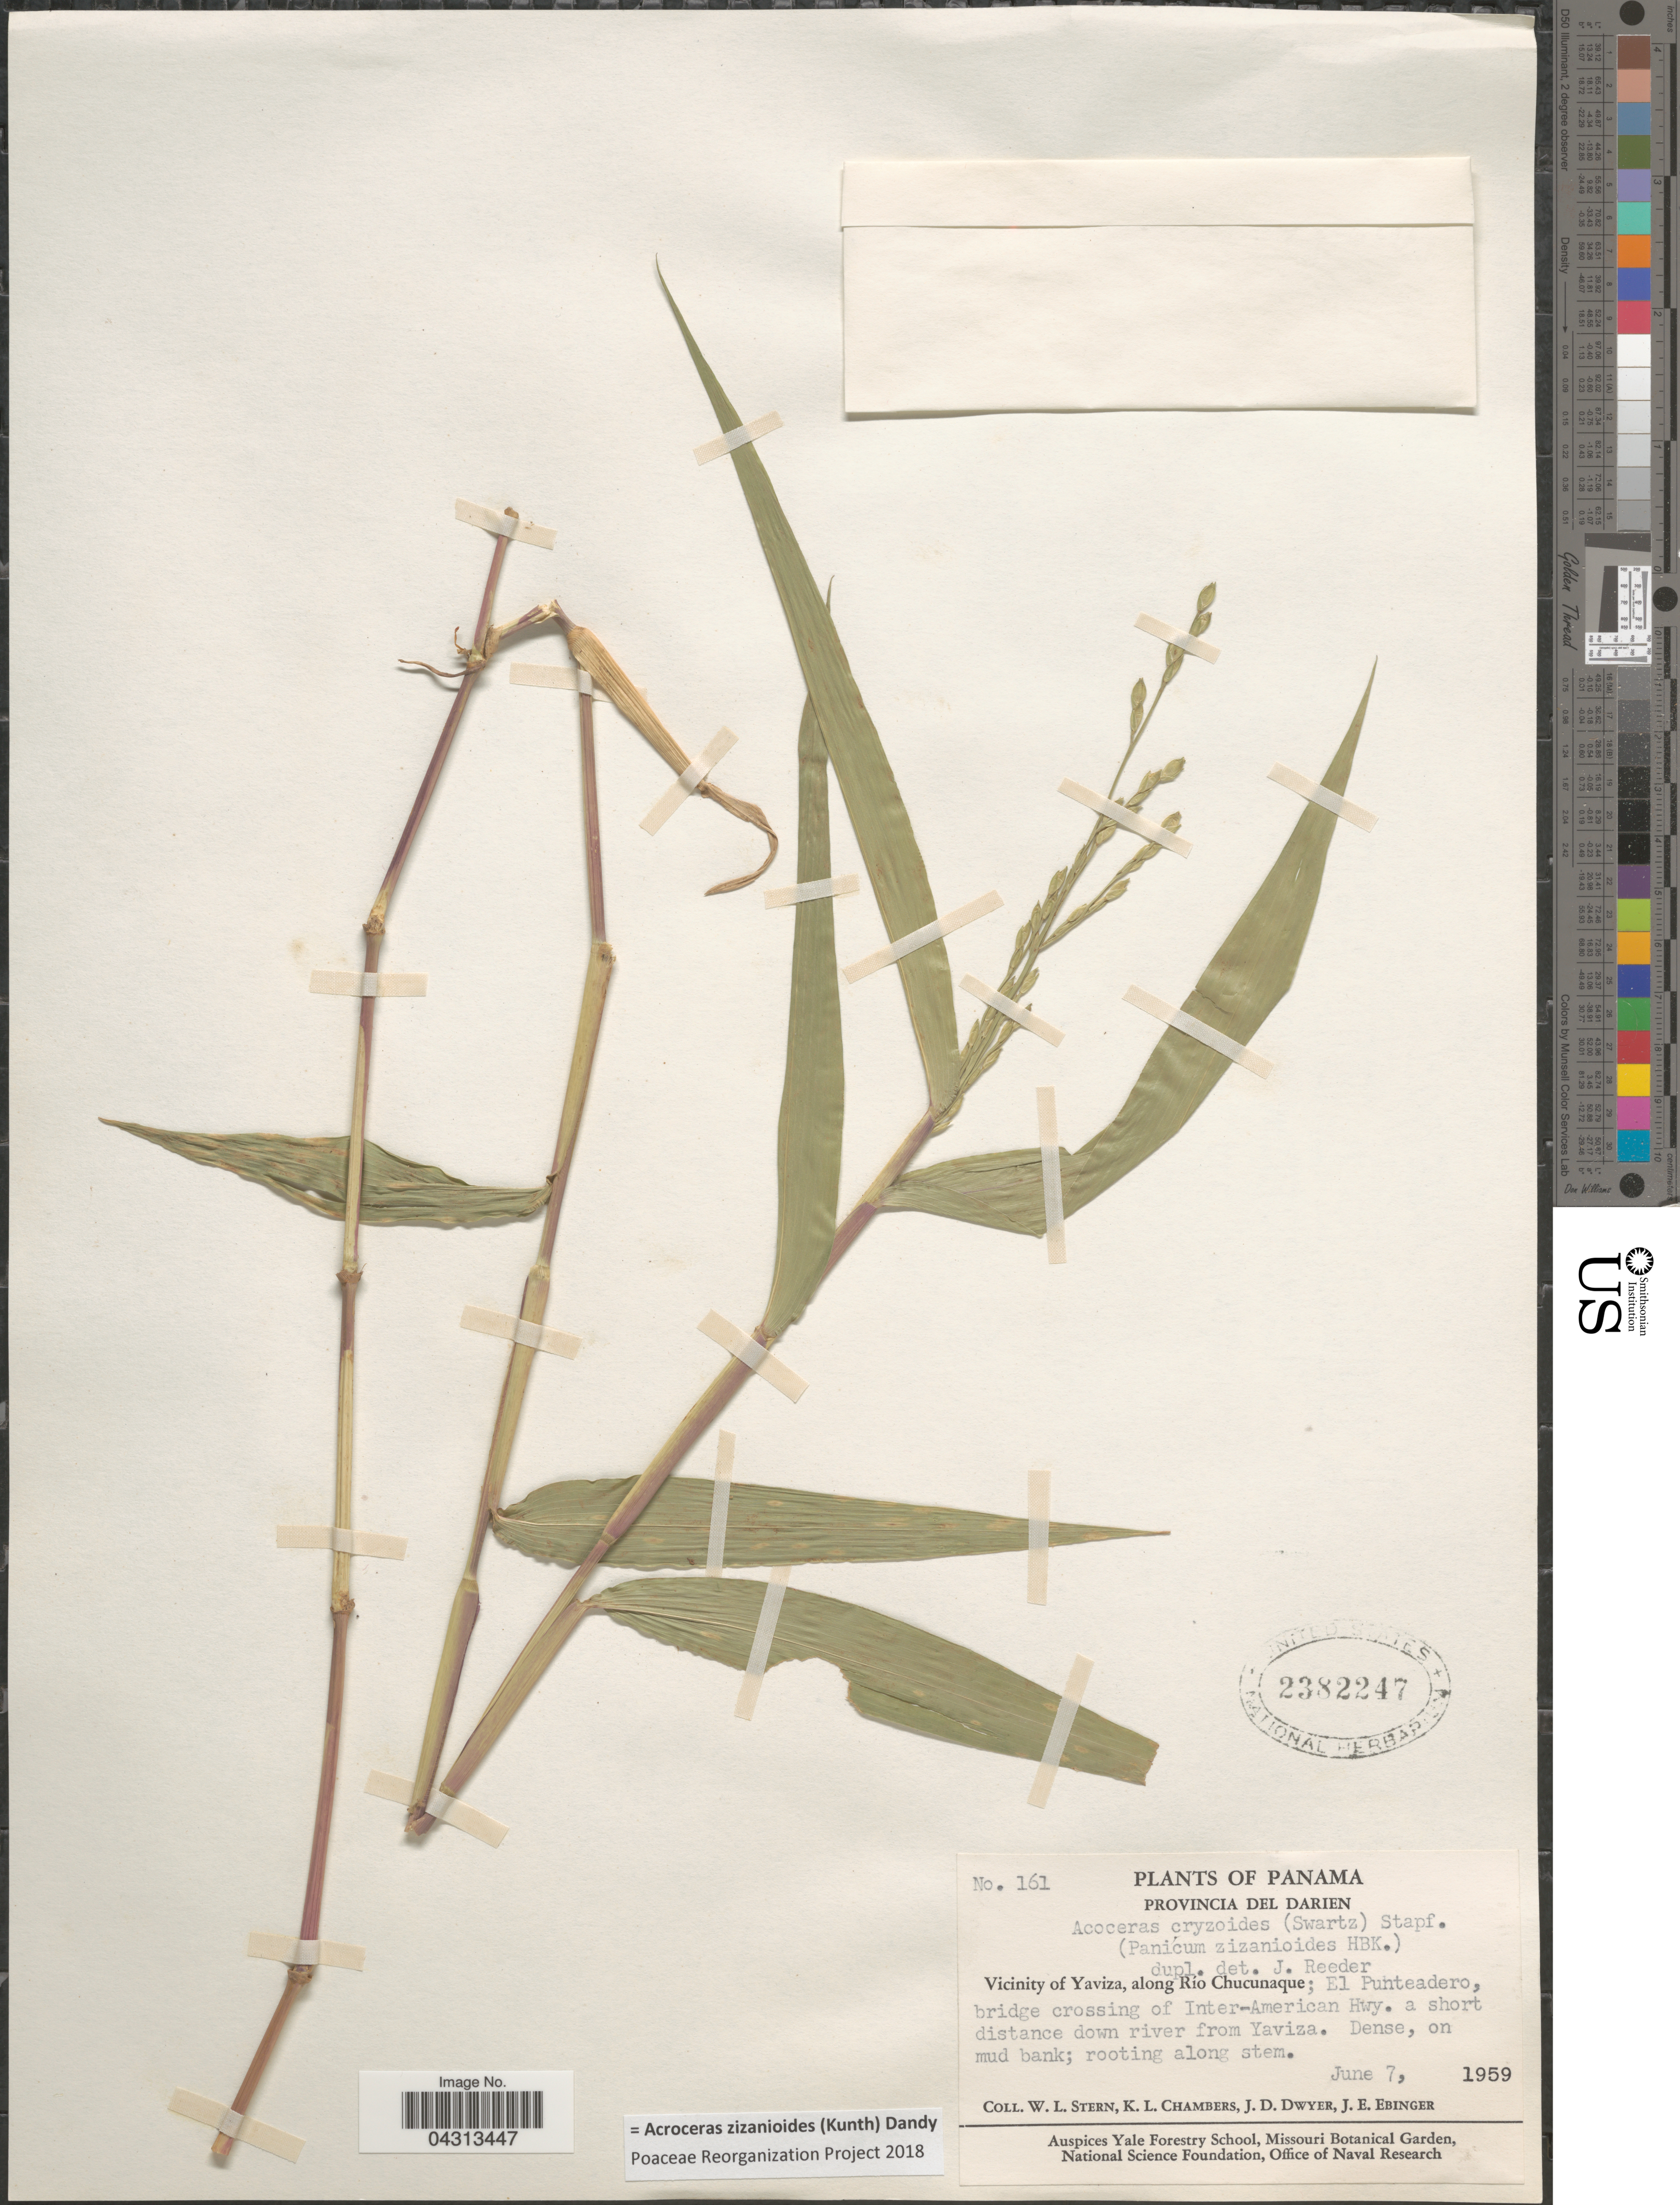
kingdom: Plantae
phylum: Tracheophyta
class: Liliopsida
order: Poales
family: Poaceae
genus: Acroceras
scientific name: Acroceras zizanioides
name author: (Kunth) Dandy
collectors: W. L. Stern, K. Chambers, J. D. Dwyer & J. Ebinger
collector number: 161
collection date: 1959-06-07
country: Panama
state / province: Darien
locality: Provincia del Darien. Vicinity of Yaviza, along Rïo Chucunaque; El Punteadero, bridge crossing of Inter-American Hwy. a short distance down river from Yaviza.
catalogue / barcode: US 2382247